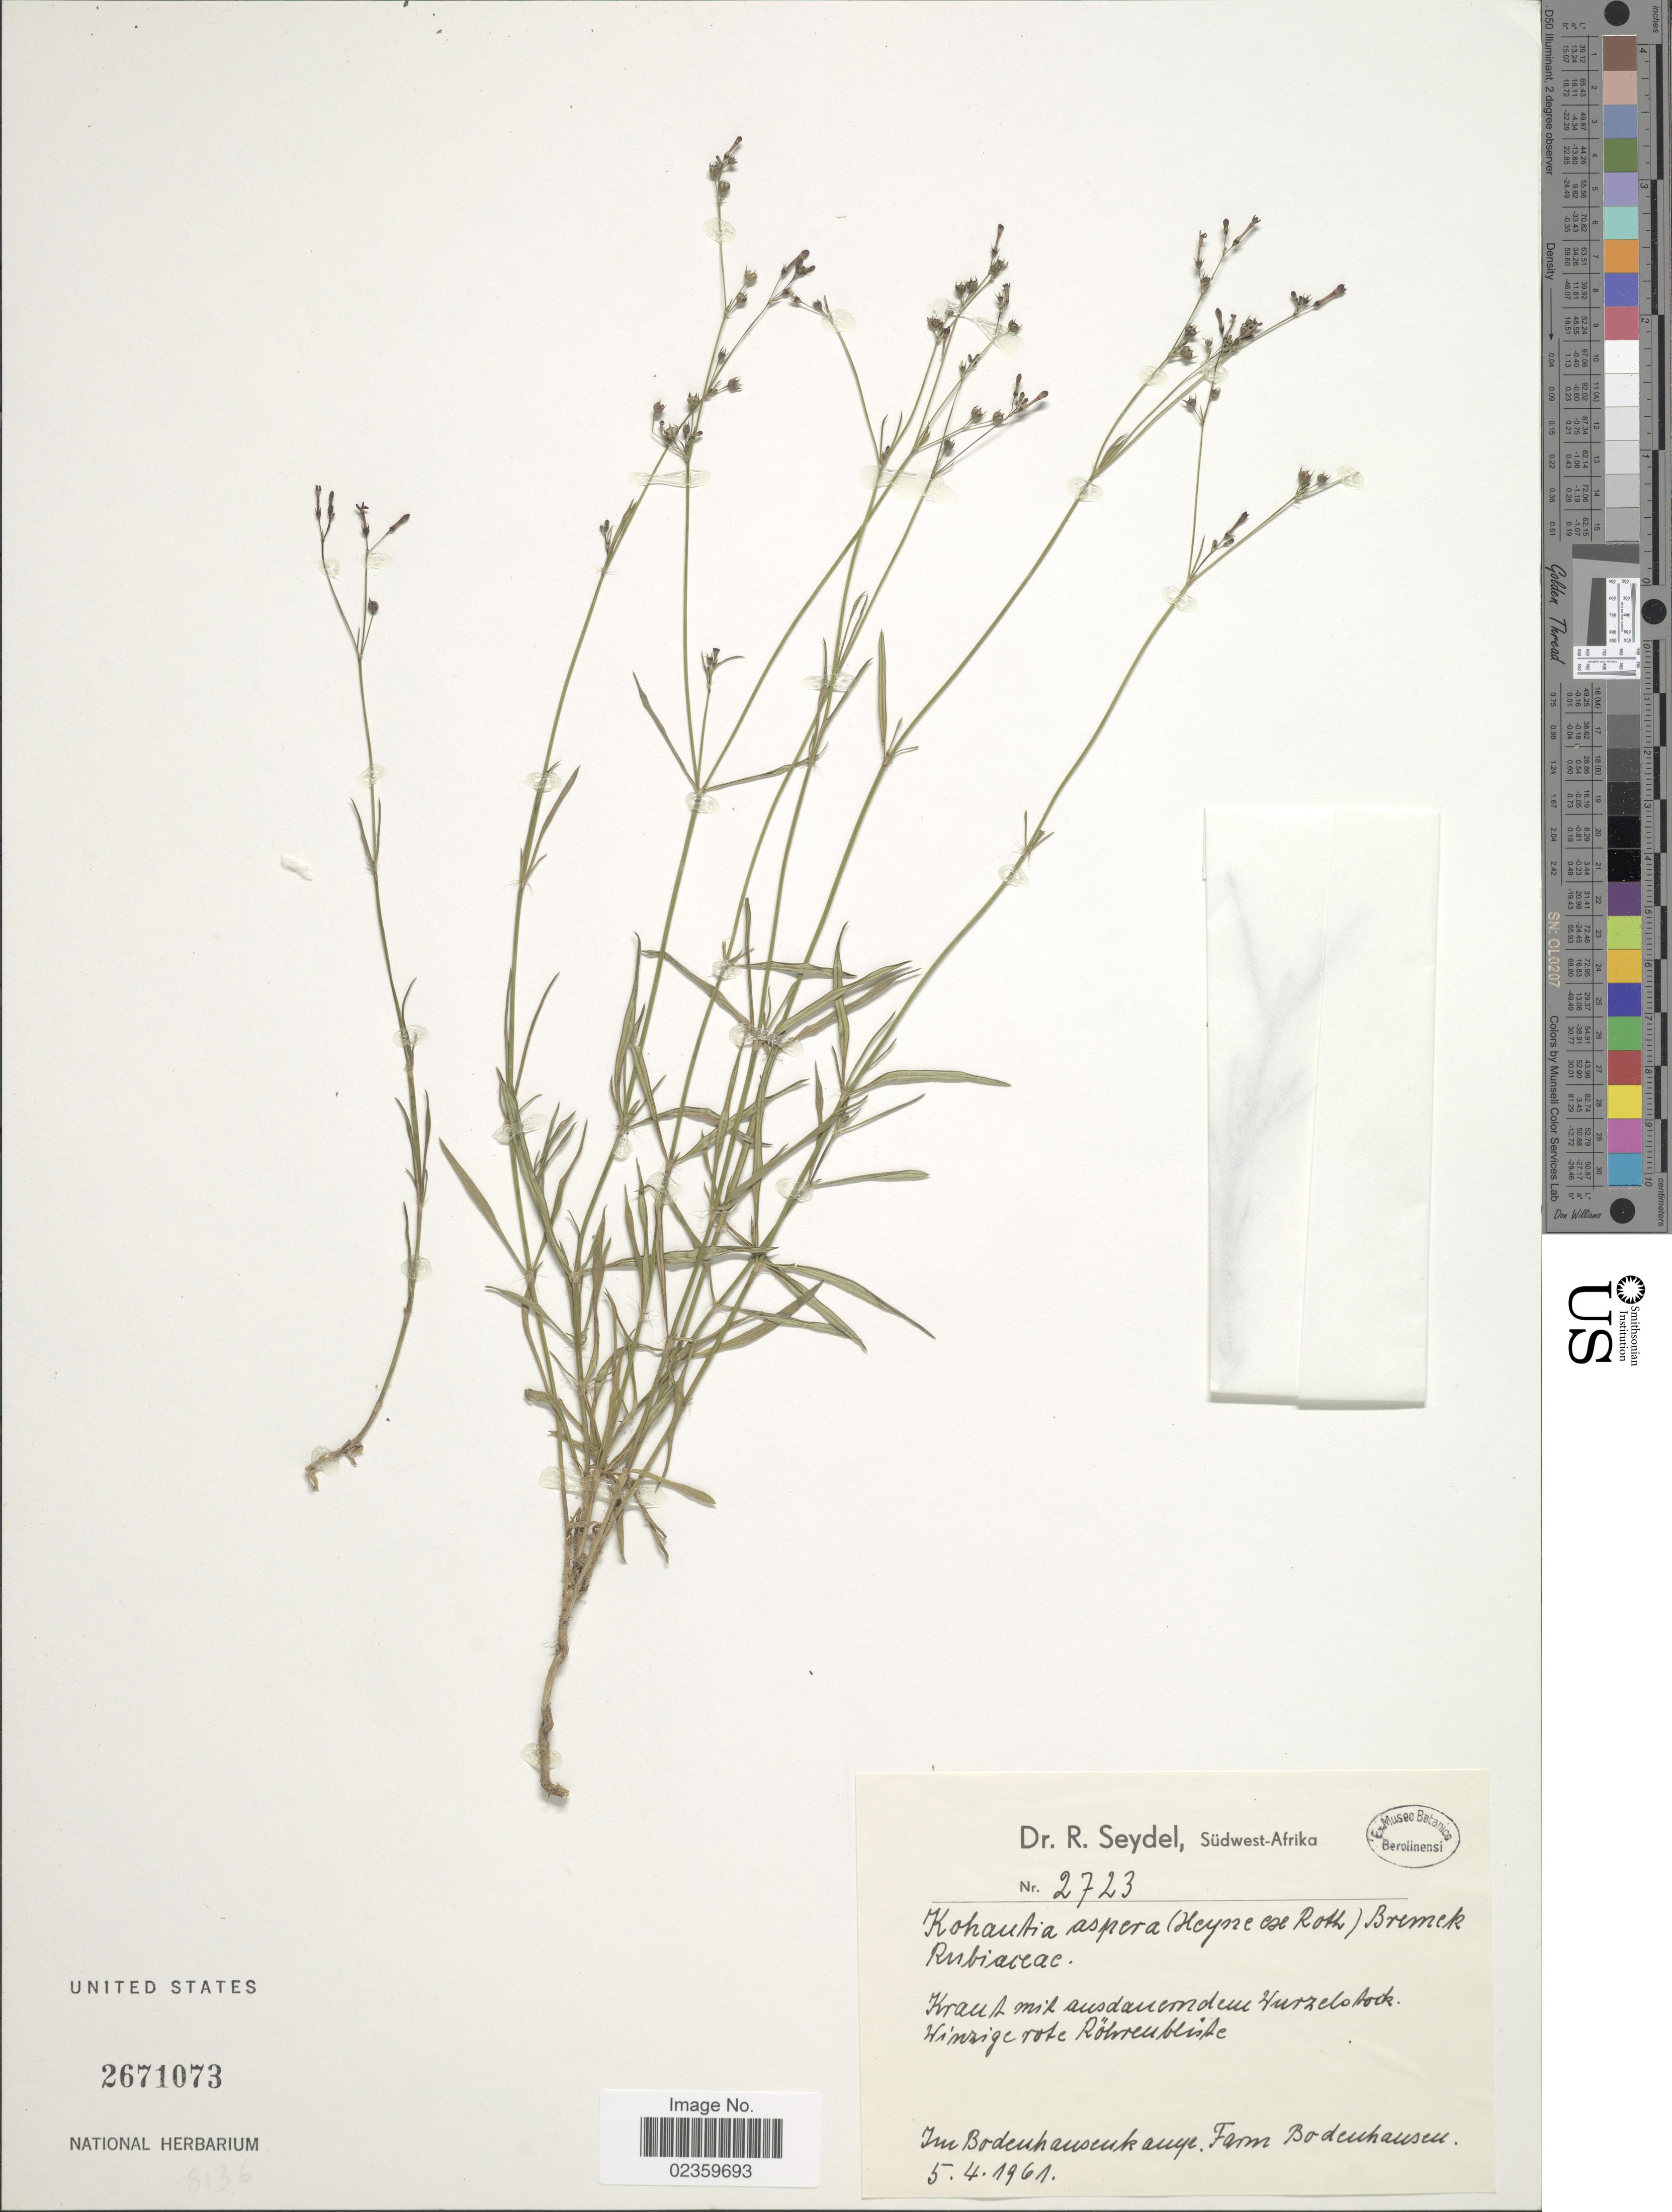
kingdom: Plantae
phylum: Tracheophyta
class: Magnoliopsida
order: Gentianales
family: Rubiaceae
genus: Kohautia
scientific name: Kohautia aspera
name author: (B. Heyne ex Roth) Bremek.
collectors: R. Seydel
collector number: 2723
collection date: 1961-04-05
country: Namibia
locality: Sudwest-Afrika. Im Bodenhausenkamp. Farm Bodenhausen.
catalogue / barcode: US 2671073